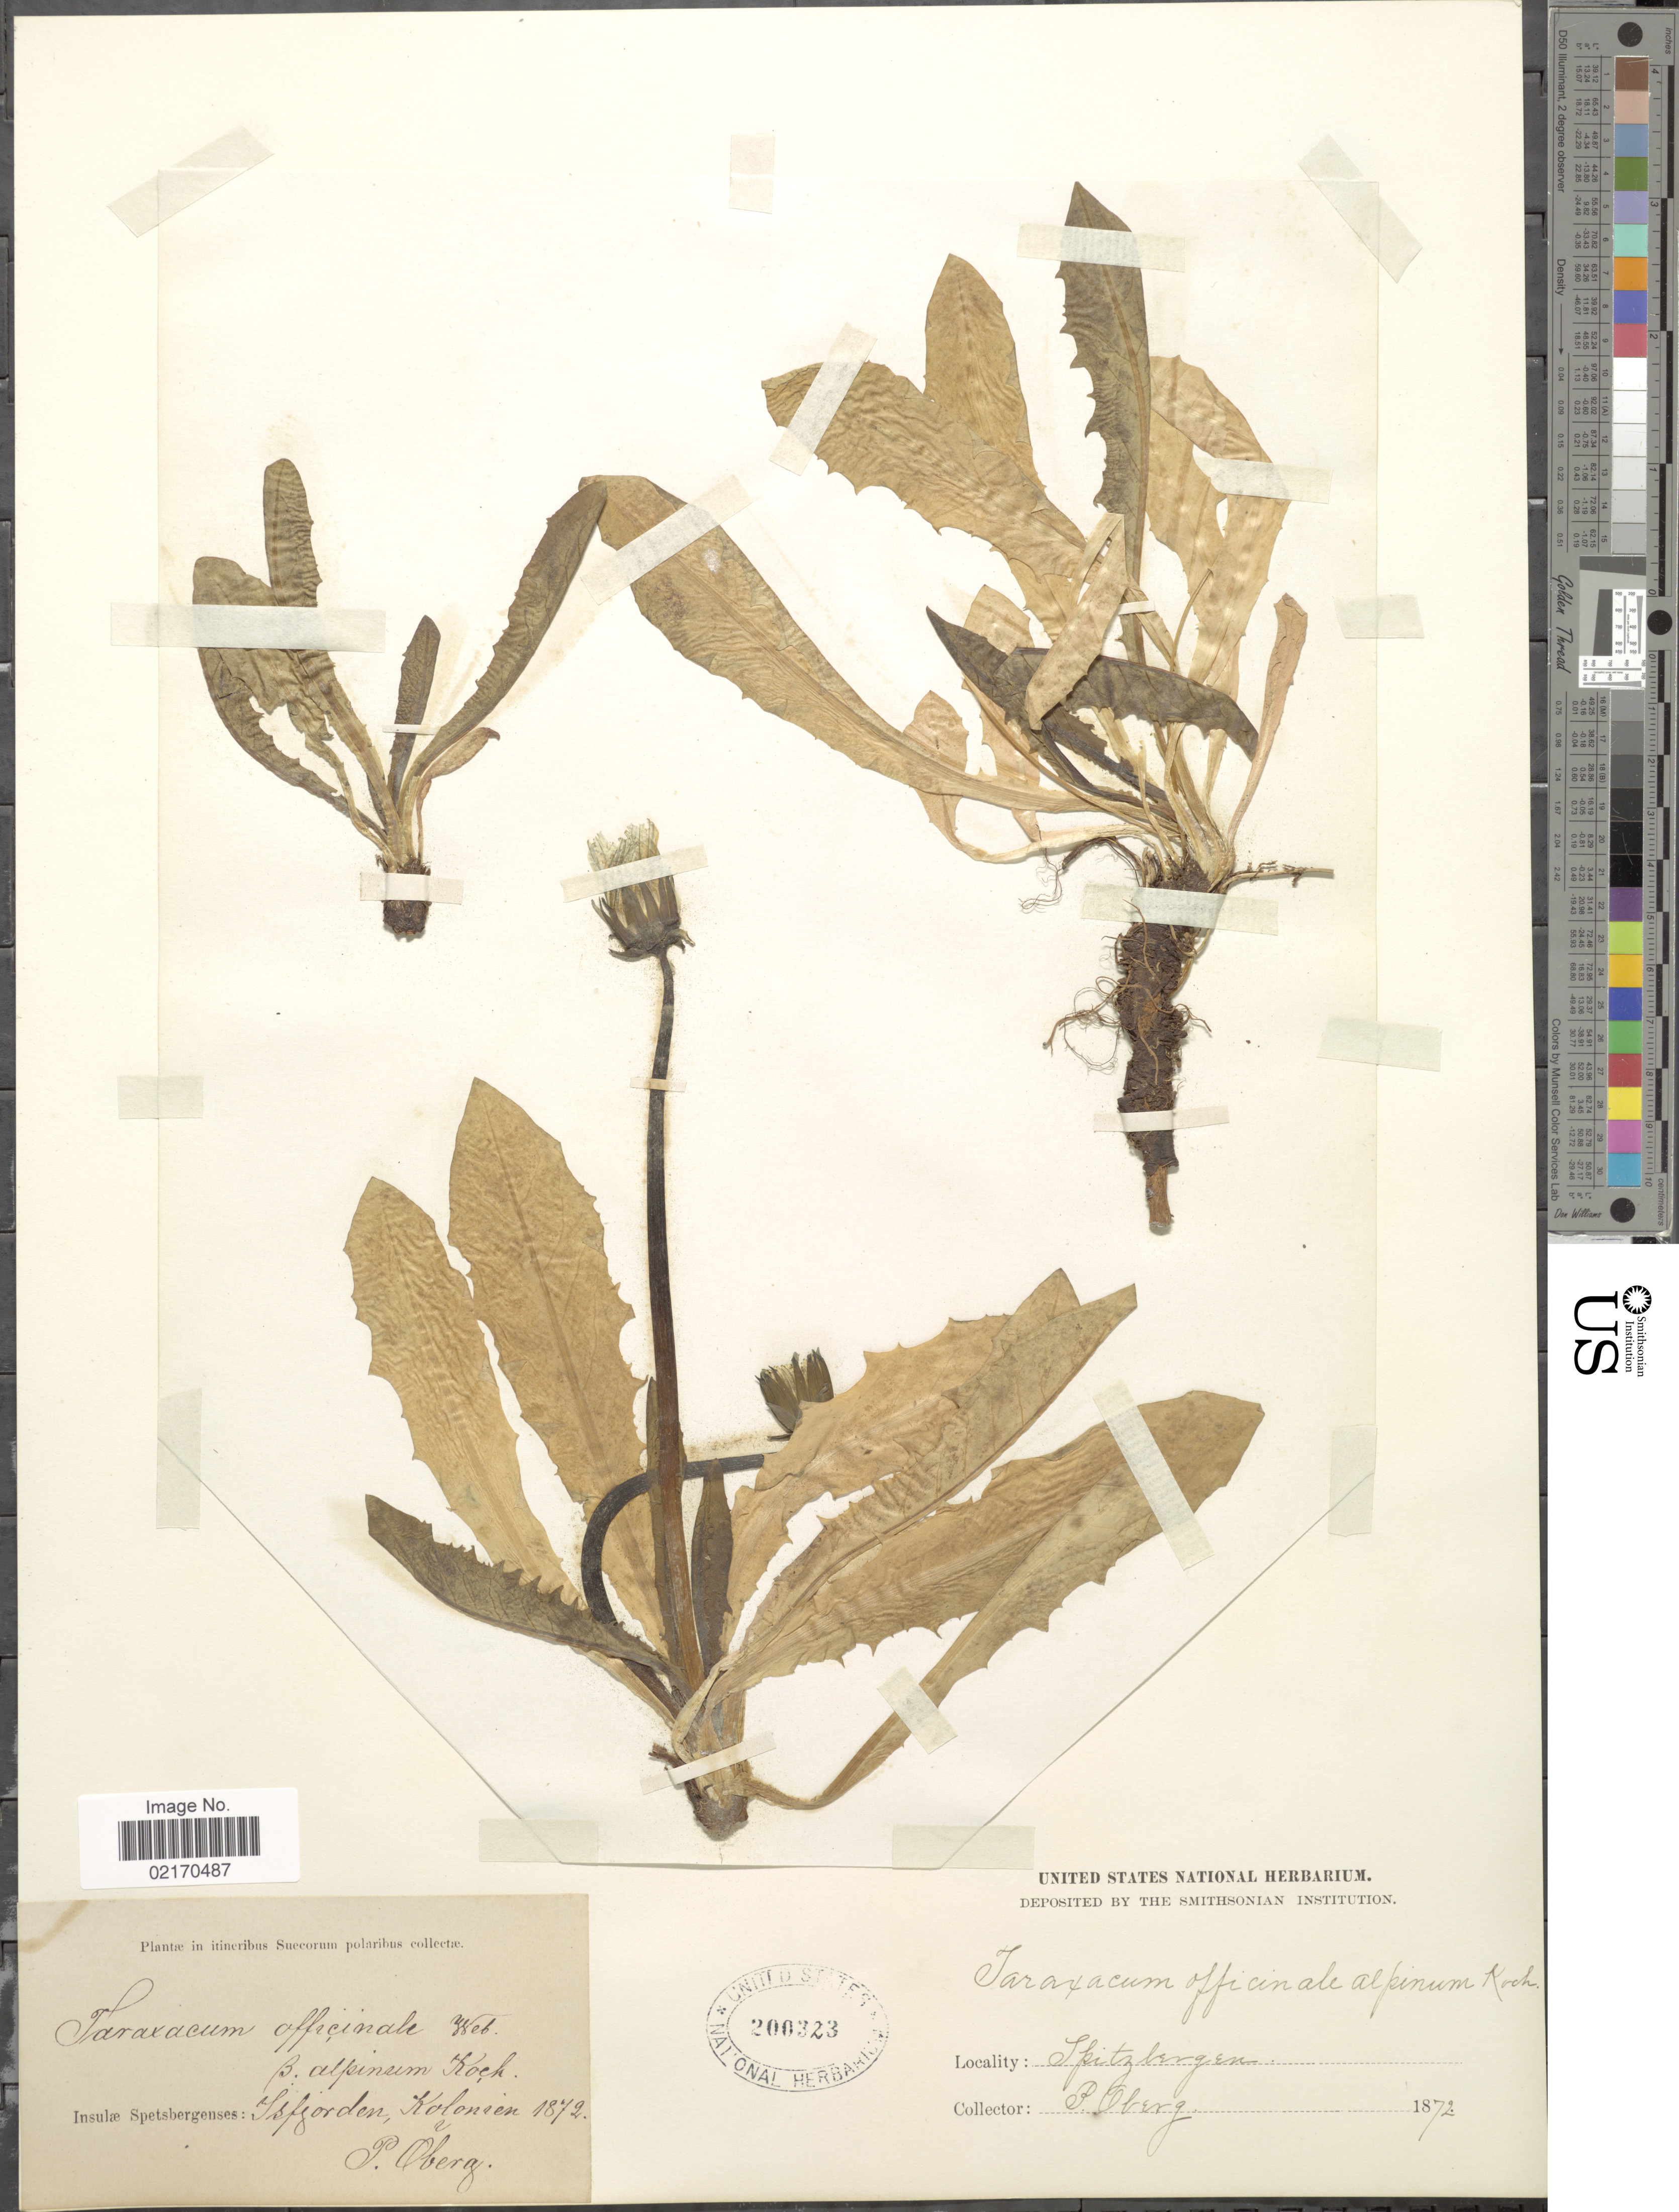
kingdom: Plantae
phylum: Tracheophyta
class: Magnoliopsida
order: Asterales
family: Asteraceae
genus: Taraxacum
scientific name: Taraxacum officinale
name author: G.H. Weber ex F.H. Wigg.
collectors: P. Oberg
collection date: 1872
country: Norway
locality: Spitsbergen, in itineribus Suecorum polaribus, insulae Spetsbergenses: Isfjorden, Kolonien.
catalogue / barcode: US 200323